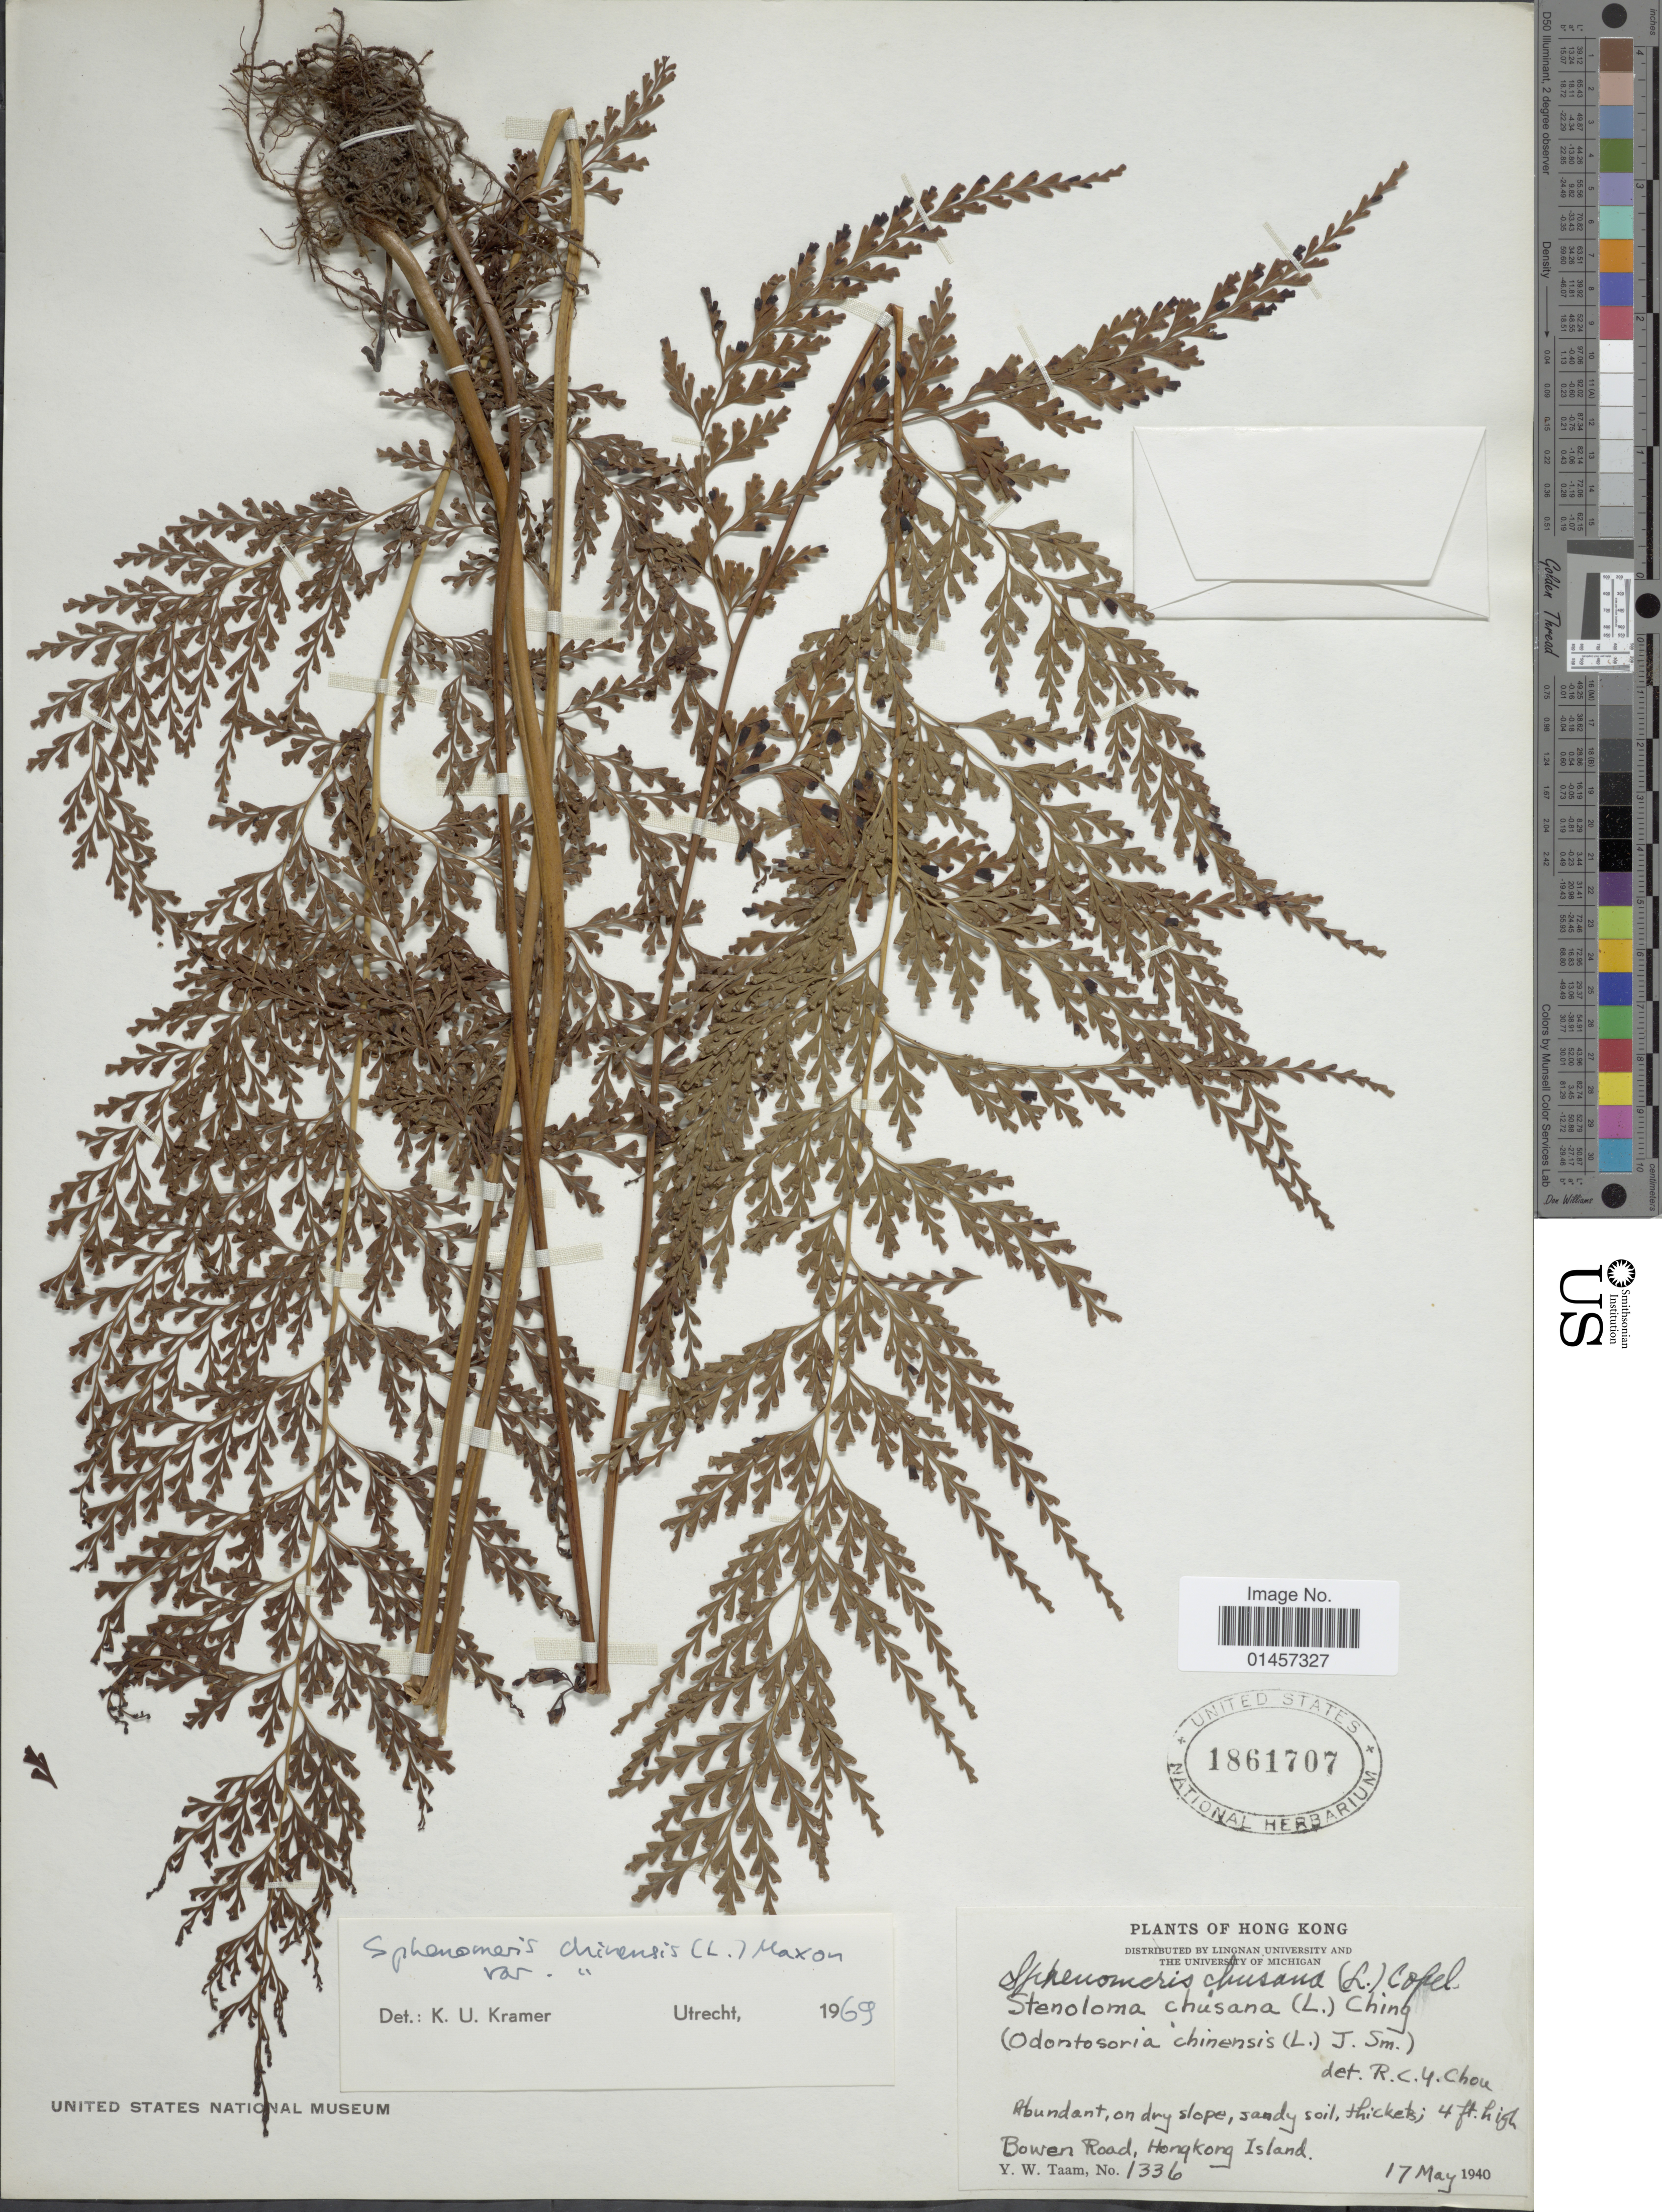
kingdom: Plantae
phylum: Tracheophyta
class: Polypodiopsida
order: Polypodiales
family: Lindsaeaceae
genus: Sphenomeris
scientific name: Sphenomeris chinensis var. chinensis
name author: (L.) Maxon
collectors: Y. W. Taam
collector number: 1336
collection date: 1940-05-17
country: China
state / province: Hong Kong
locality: Hong Kong, Bowen Road, Hong Kong Island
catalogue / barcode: US 1861707